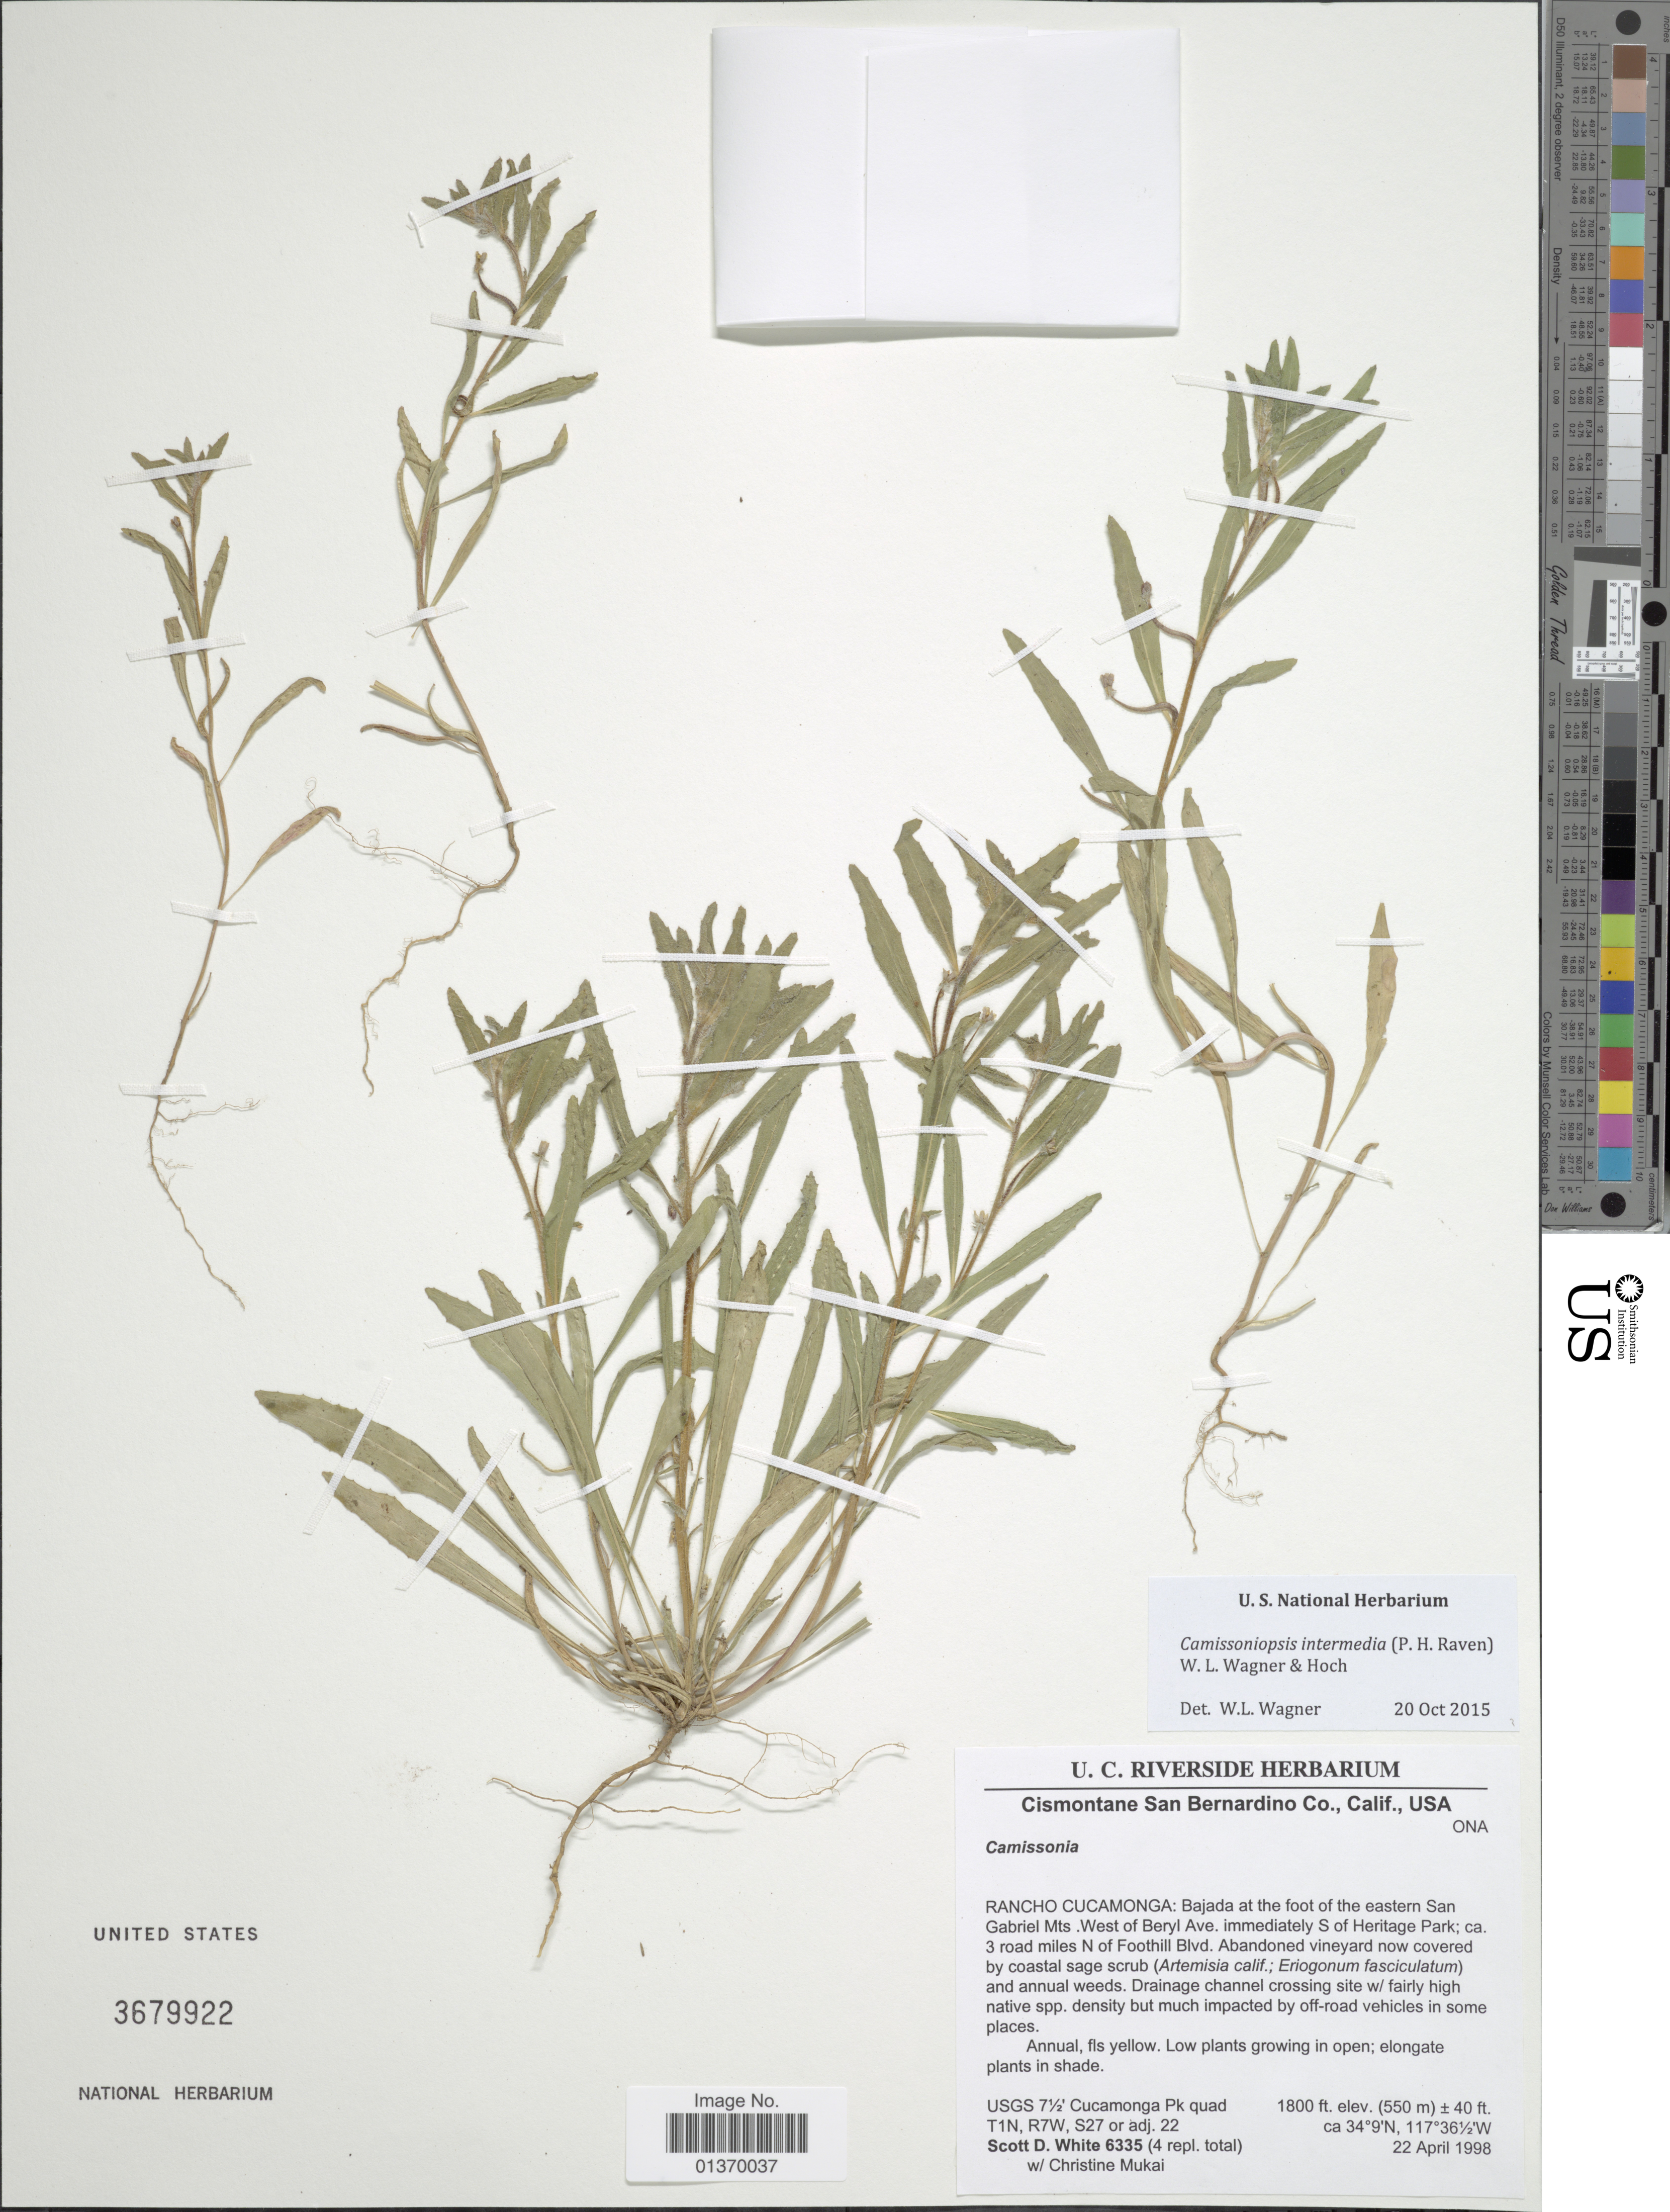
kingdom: Plantae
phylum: Tracheophyta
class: Magnoliopsida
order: Myrtales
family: Onagraceae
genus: Camissoniopsis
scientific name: Camissoniopsis intermedia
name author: (P.H. Raven) W.L. Wagner & Hoch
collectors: S. White & C. Mukao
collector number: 6335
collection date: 1998-04-22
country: United States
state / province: California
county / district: Los Angeles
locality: Cismontane San Bernardino Co., Rancho Cucamonga: Bajada at the foot of the eastern San Gabriel Mts. West of Beryl Ave immediately S of Heritage Park; ca. 3 road miles N of Foothill Blvd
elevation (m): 549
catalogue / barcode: US 3679922